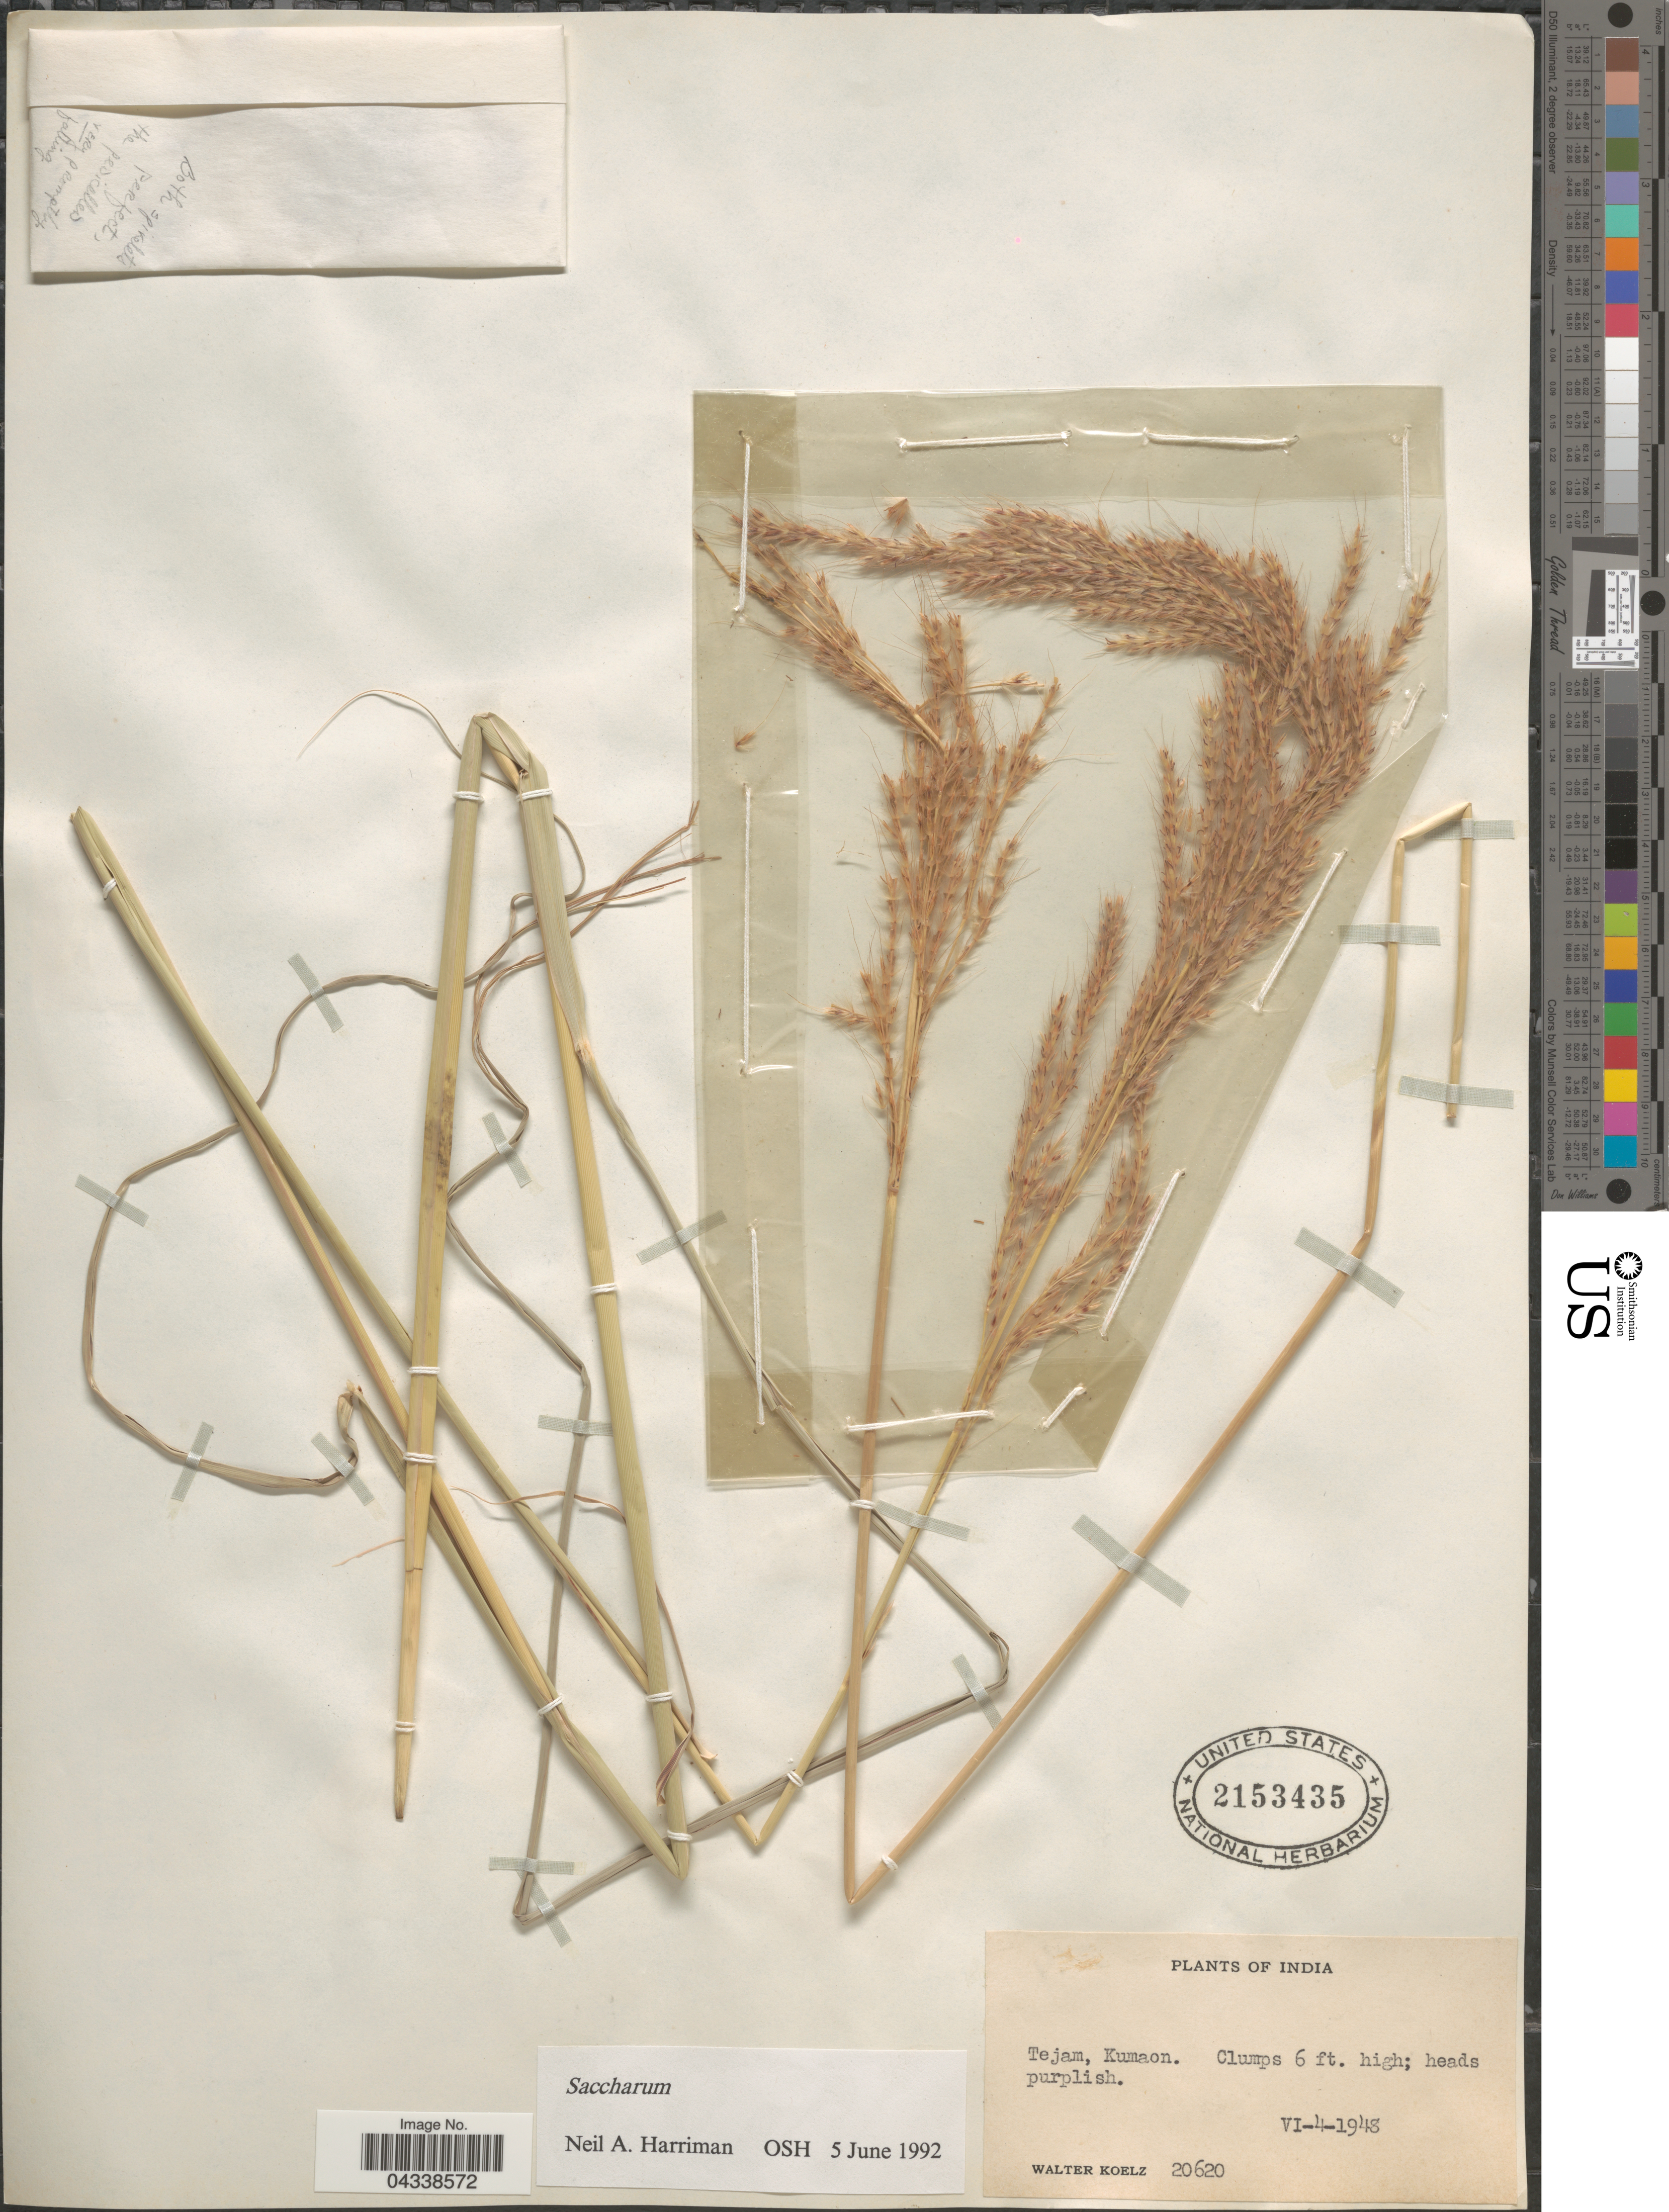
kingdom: Plantae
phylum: Tracheophyta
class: Liliopsida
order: Poales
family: Poaceae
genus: Saccharum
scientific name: Saccharum sp.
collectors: W. N. Koelz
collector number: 20620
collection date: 1948-06-04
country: India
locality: Tejam, Kumaon.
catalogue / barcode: US 2153435